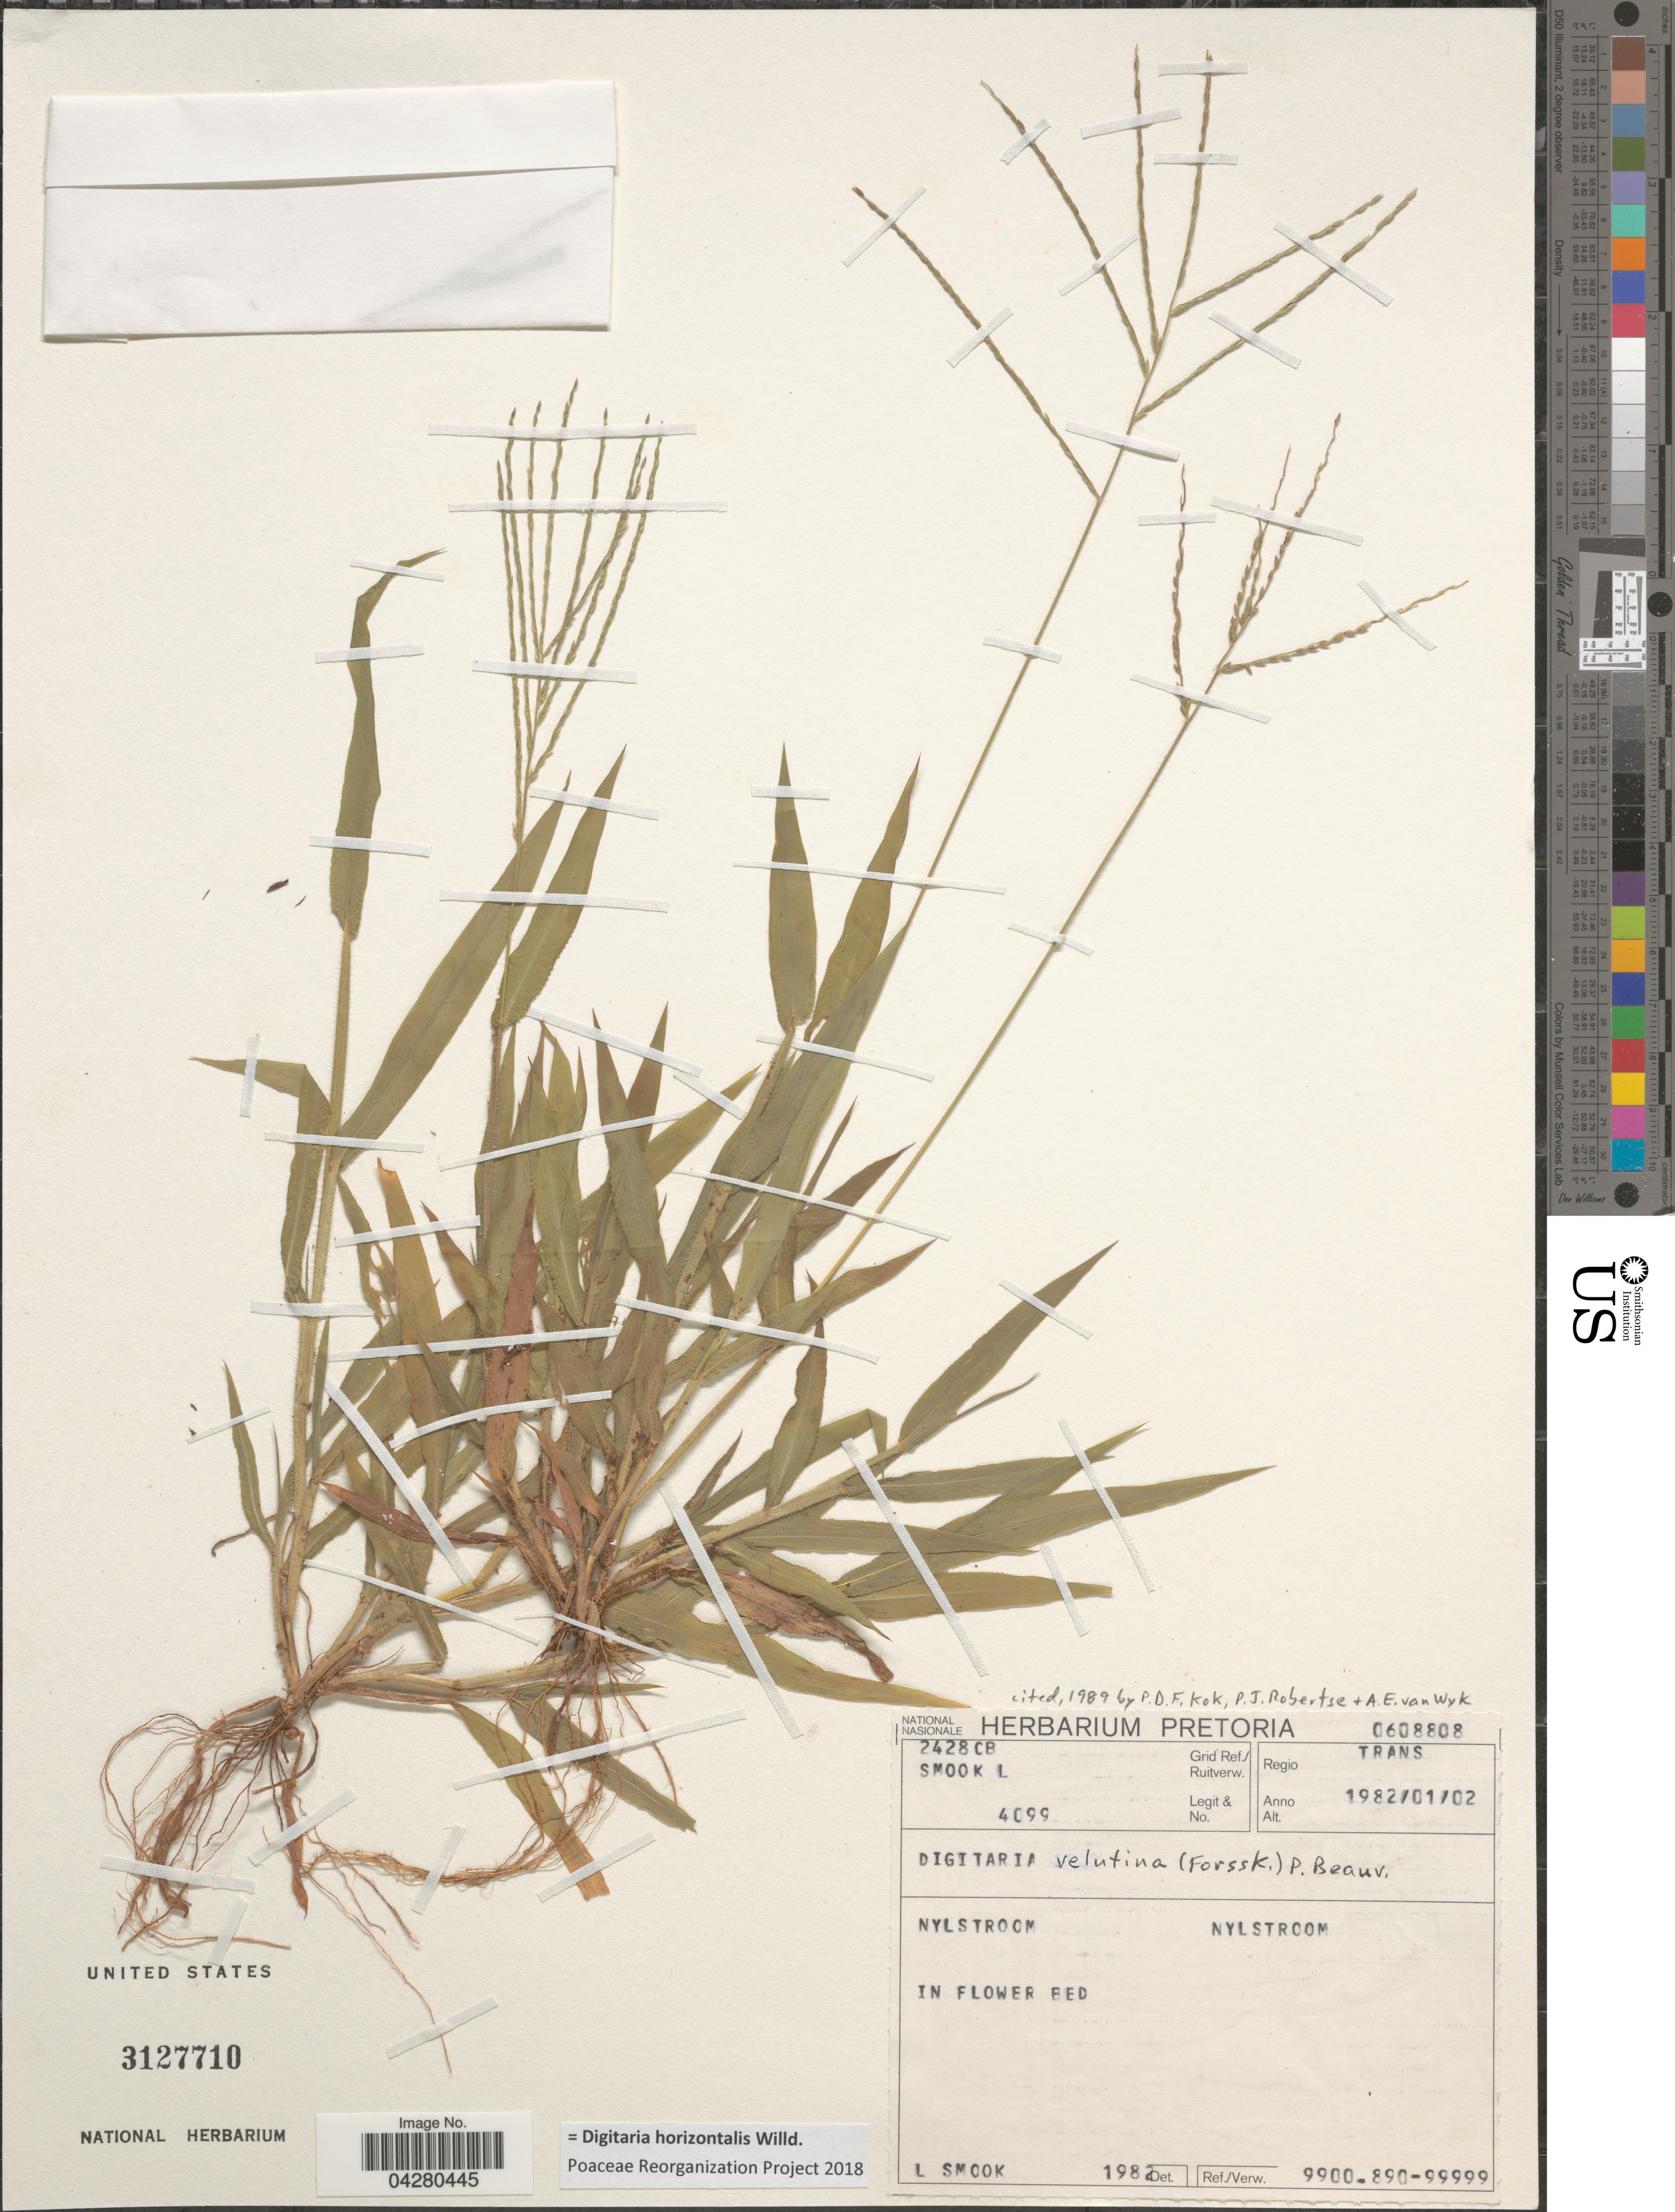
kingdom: Plantae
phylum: Tracheophyta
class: Liliopsida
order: Poales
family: Poaceae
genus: Digitaria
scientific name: Digitaria horizontalis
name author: Willd.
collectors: L. Smook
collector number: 4099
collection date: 1982-01-02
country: South Africa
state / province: Limpopo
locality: Grid Ref./ Ruitverw. 2428 CB. Regio Trans. Nylstroom. Nylstroom.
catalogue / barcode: US 3127710